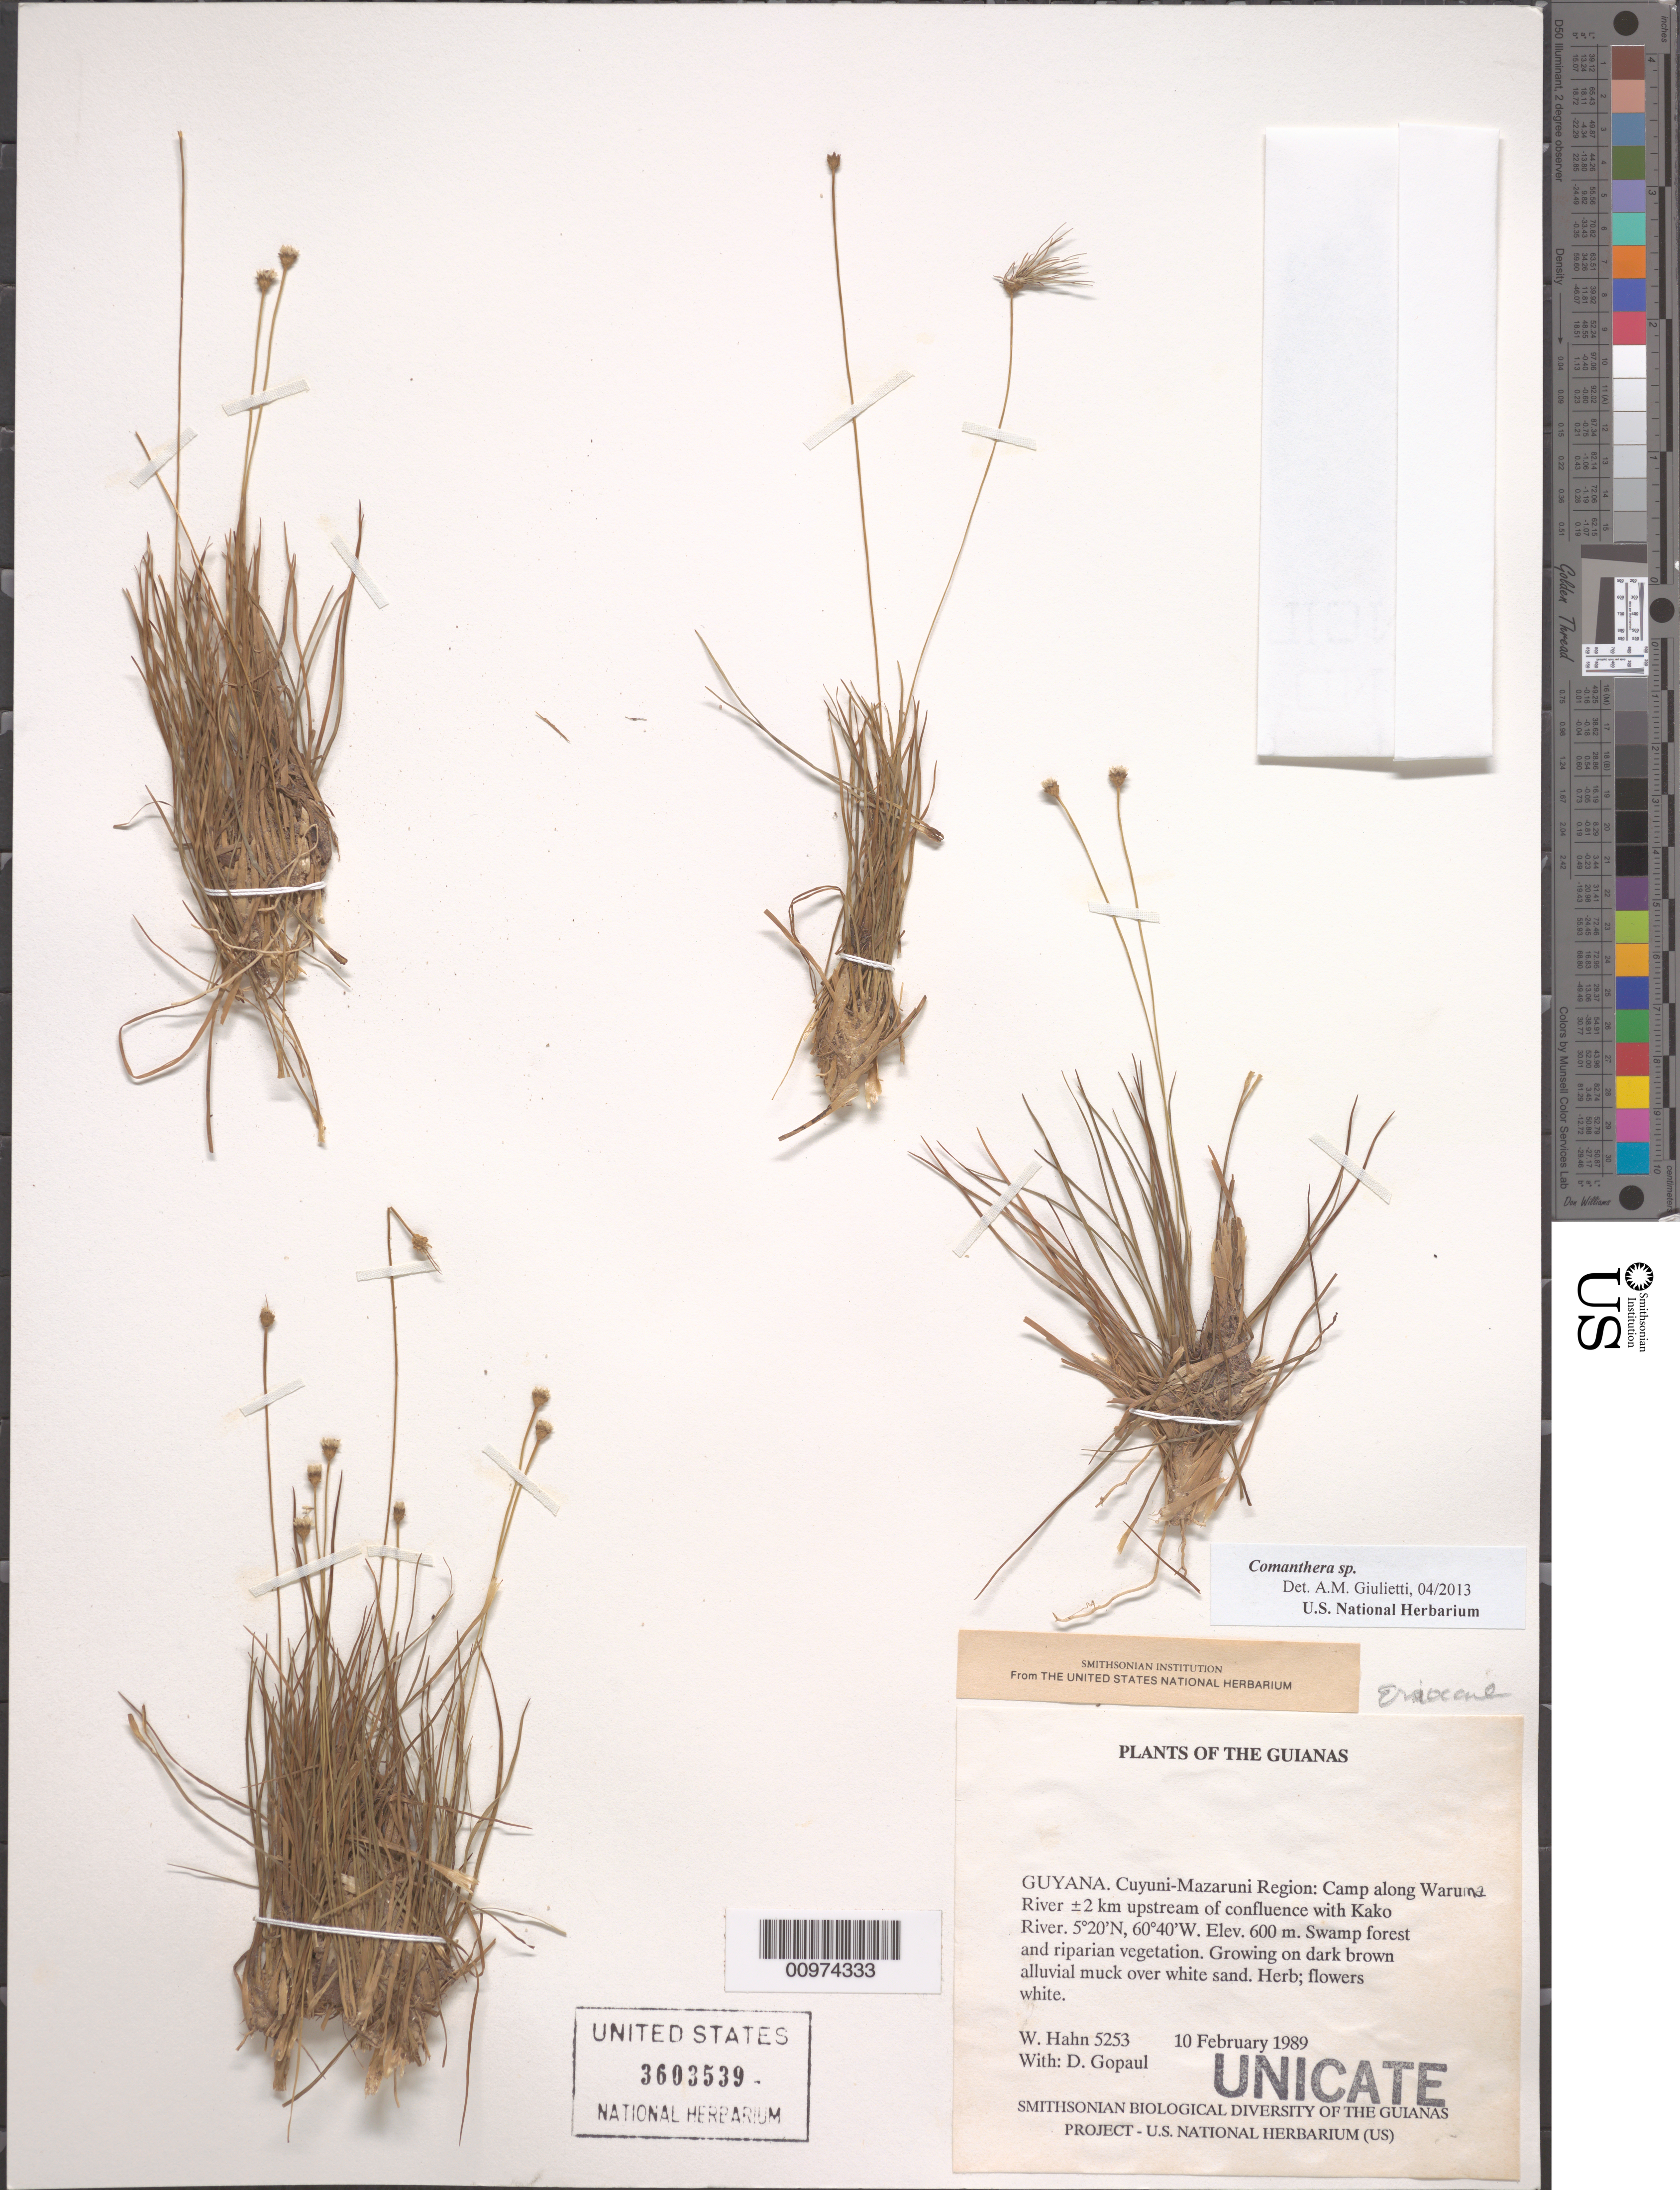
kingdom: Plantae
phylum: Tracheophyta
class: Liliopsida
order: Poales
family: Eriocaulaceae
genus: Comanthera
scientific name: Comanthera sp.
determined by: Giulietti, Ana M.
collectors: W. Hahn & D. Gopaul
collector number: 5253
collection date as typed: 10 February 1989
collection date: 1989-02-10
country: Guyana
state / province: Cuyuni-Mazaruni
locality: Camp along Waruma River ±2 km upstream of confluence with Kako River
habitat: Swamp forest and Riparian vegetation Growing on dark brown alluvial muck over white sand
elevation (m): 600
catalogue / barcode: US 3603539